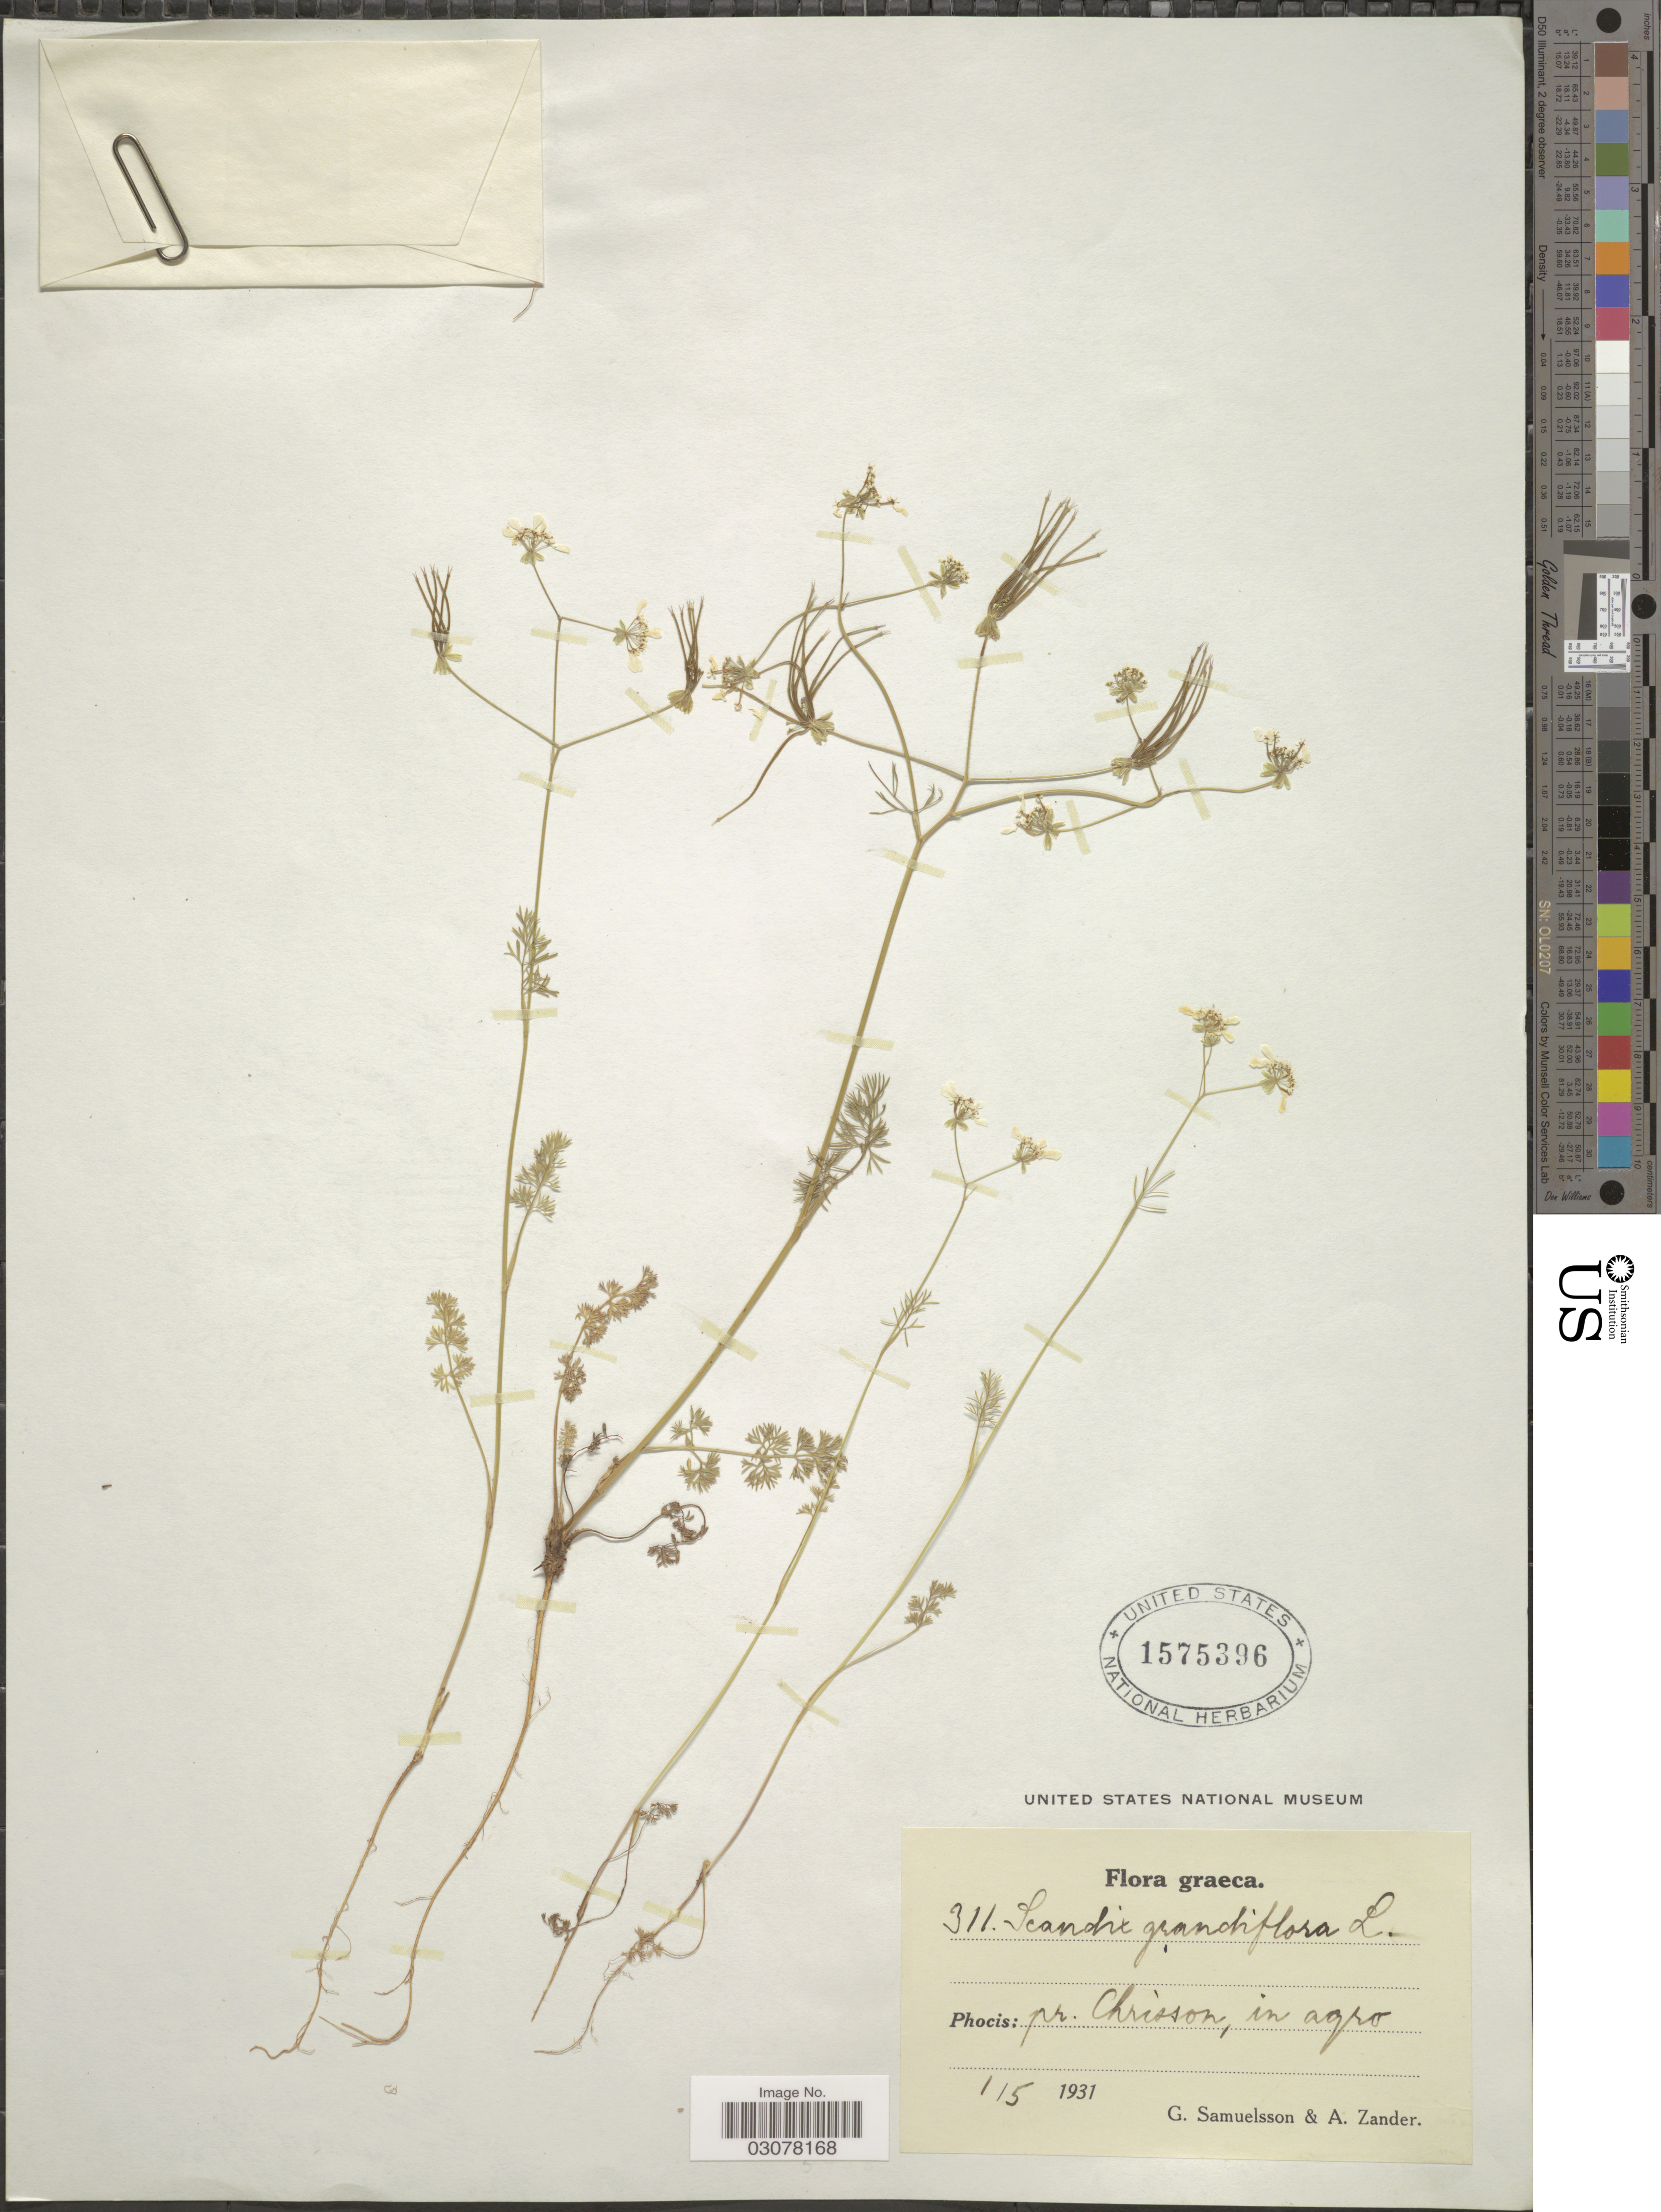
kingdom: Plantae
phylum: Tracheophyta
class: Magnoliopsida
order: Apiales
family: Apiaceae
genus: Scandix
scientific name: Scandix grandiflora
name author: L.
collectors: G. Samuelsson & A. Zander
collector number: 311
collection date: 1931-05-01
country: Greece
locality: Graeca. Phocis: pr. Chrisson.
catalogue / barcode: US 1575396